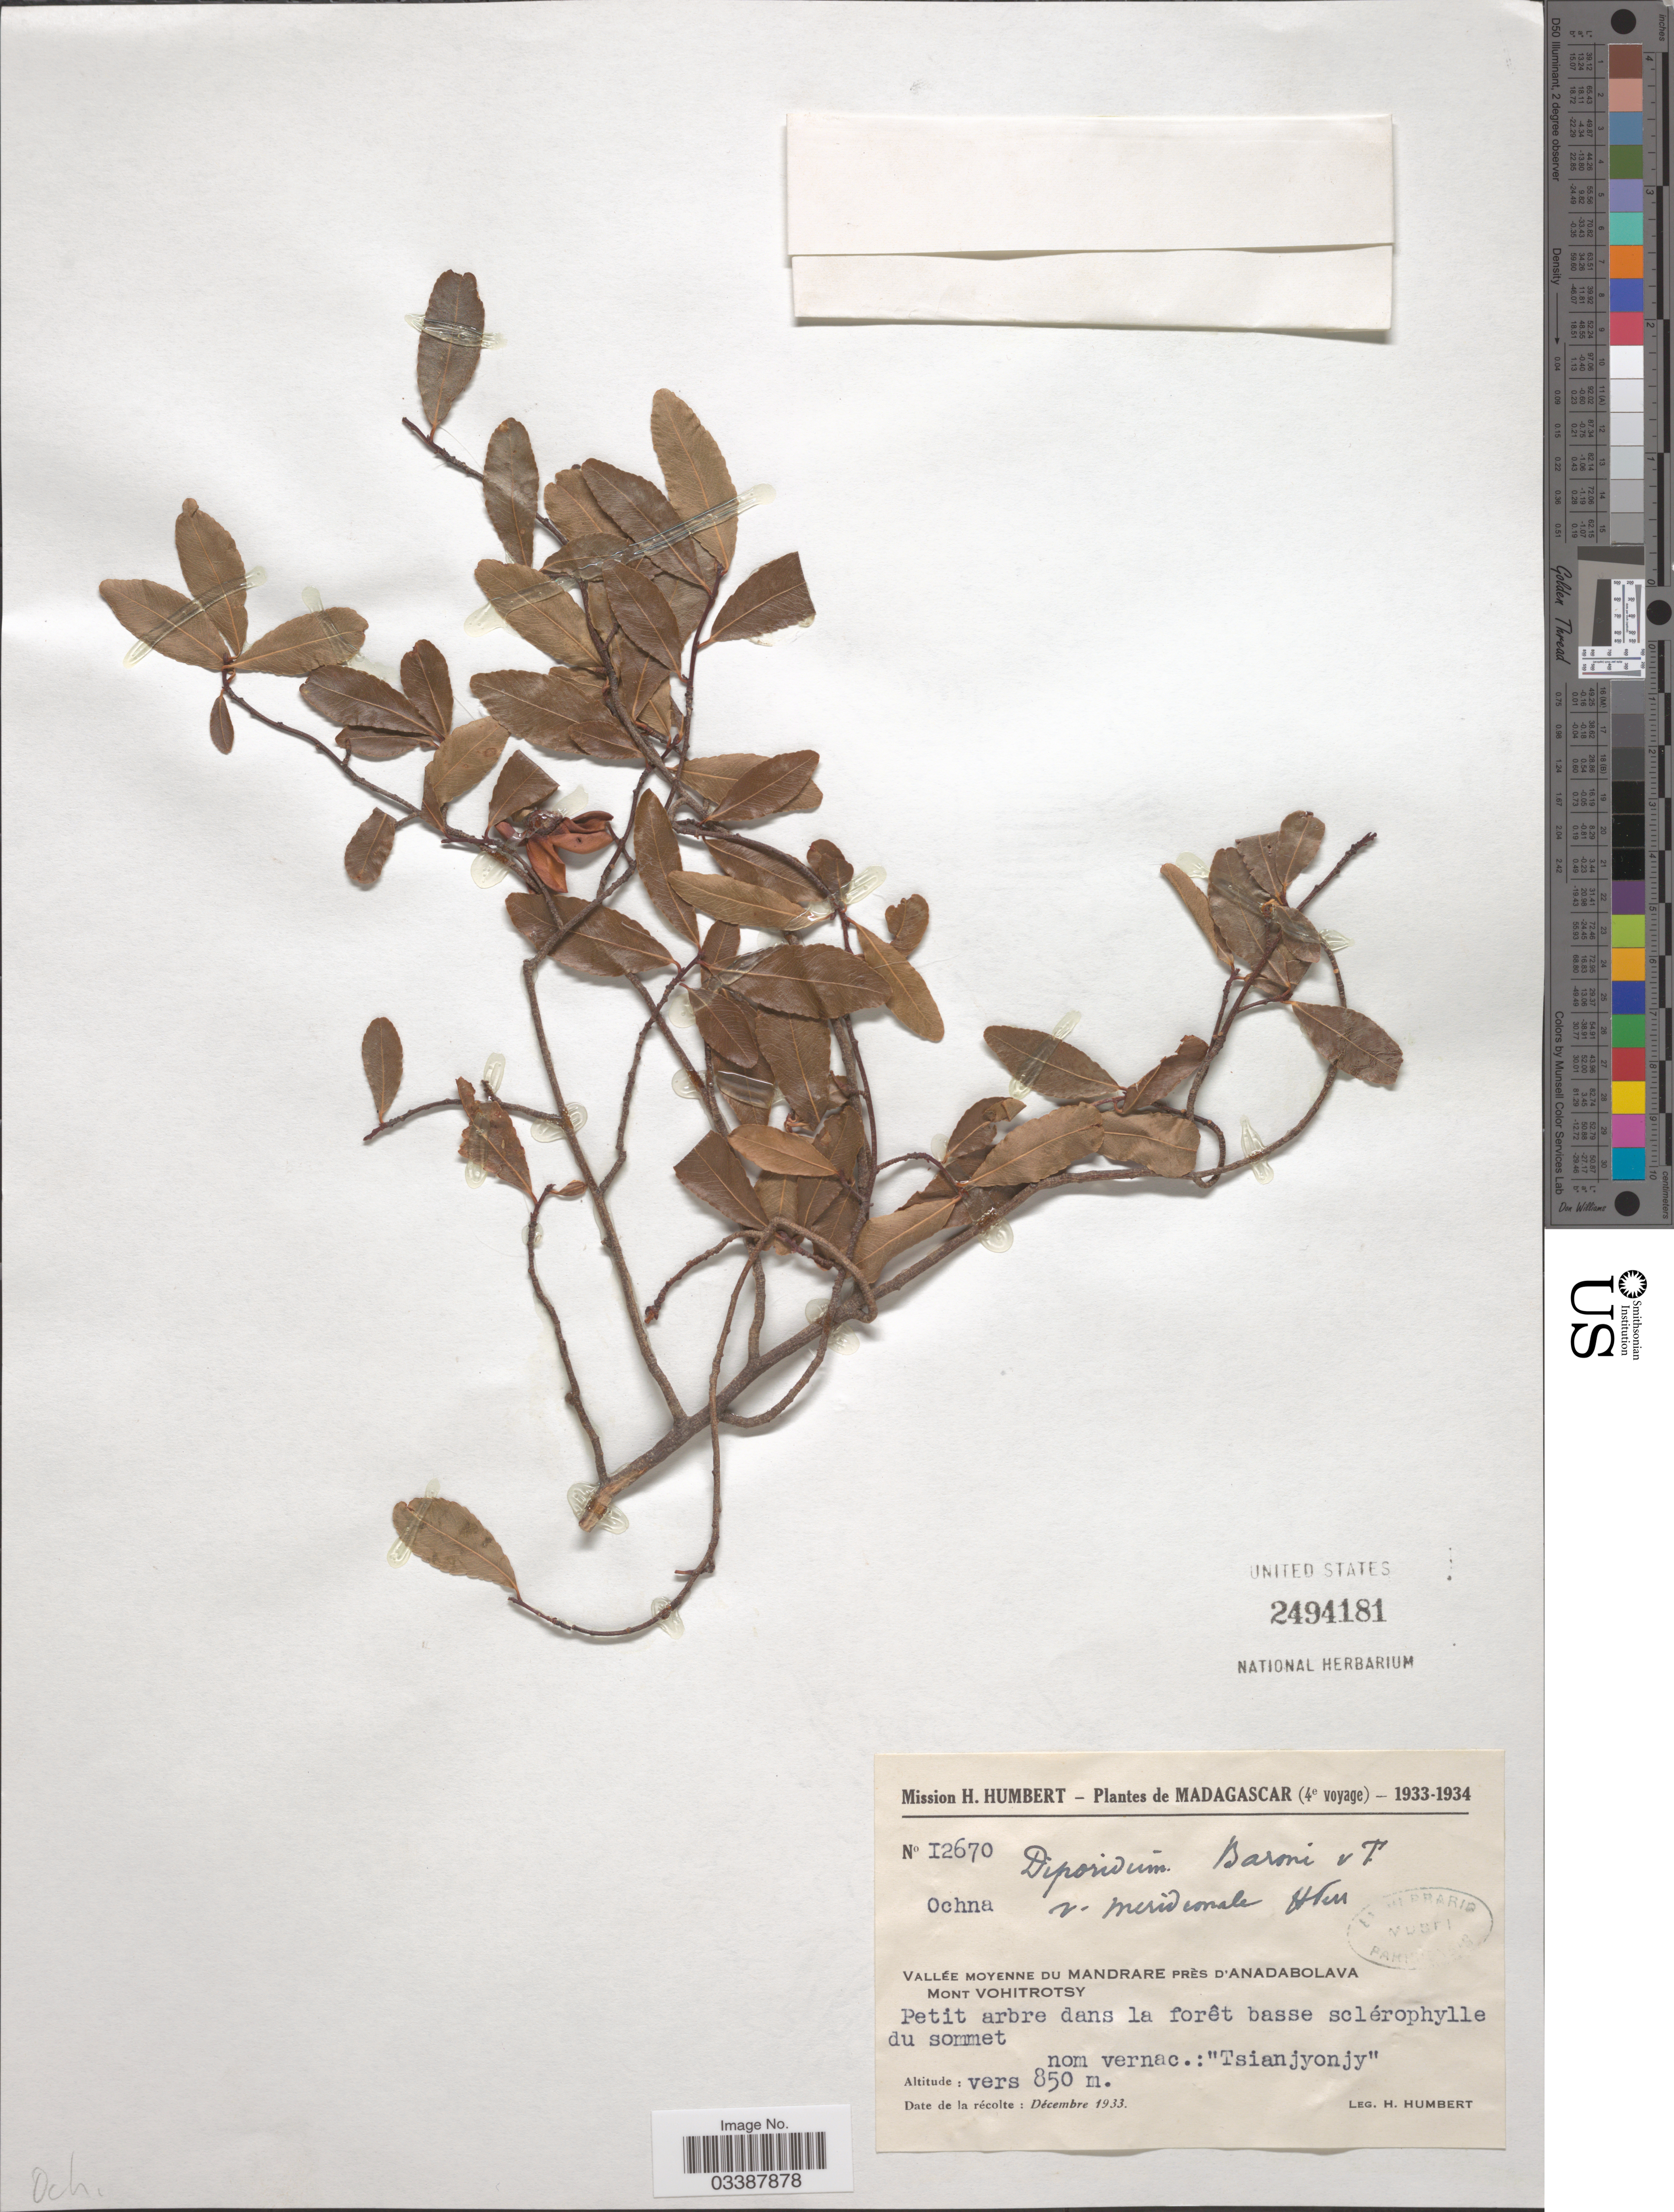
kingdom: Plantae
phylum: Tracheophyta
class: Magnoliopsida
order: Malpighiales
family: Ochnaceae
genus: Ochna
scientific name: Ochna baronii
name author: (Tiegh.) Callm. & Phillipson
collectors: H. Humbert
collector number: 12670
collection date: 1933-12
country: Madagascar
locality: Vallée Moyenne du Mandrare près d'Anadabolava. Mont Vohitrotsy.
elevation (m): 850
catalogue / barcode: US 2494181